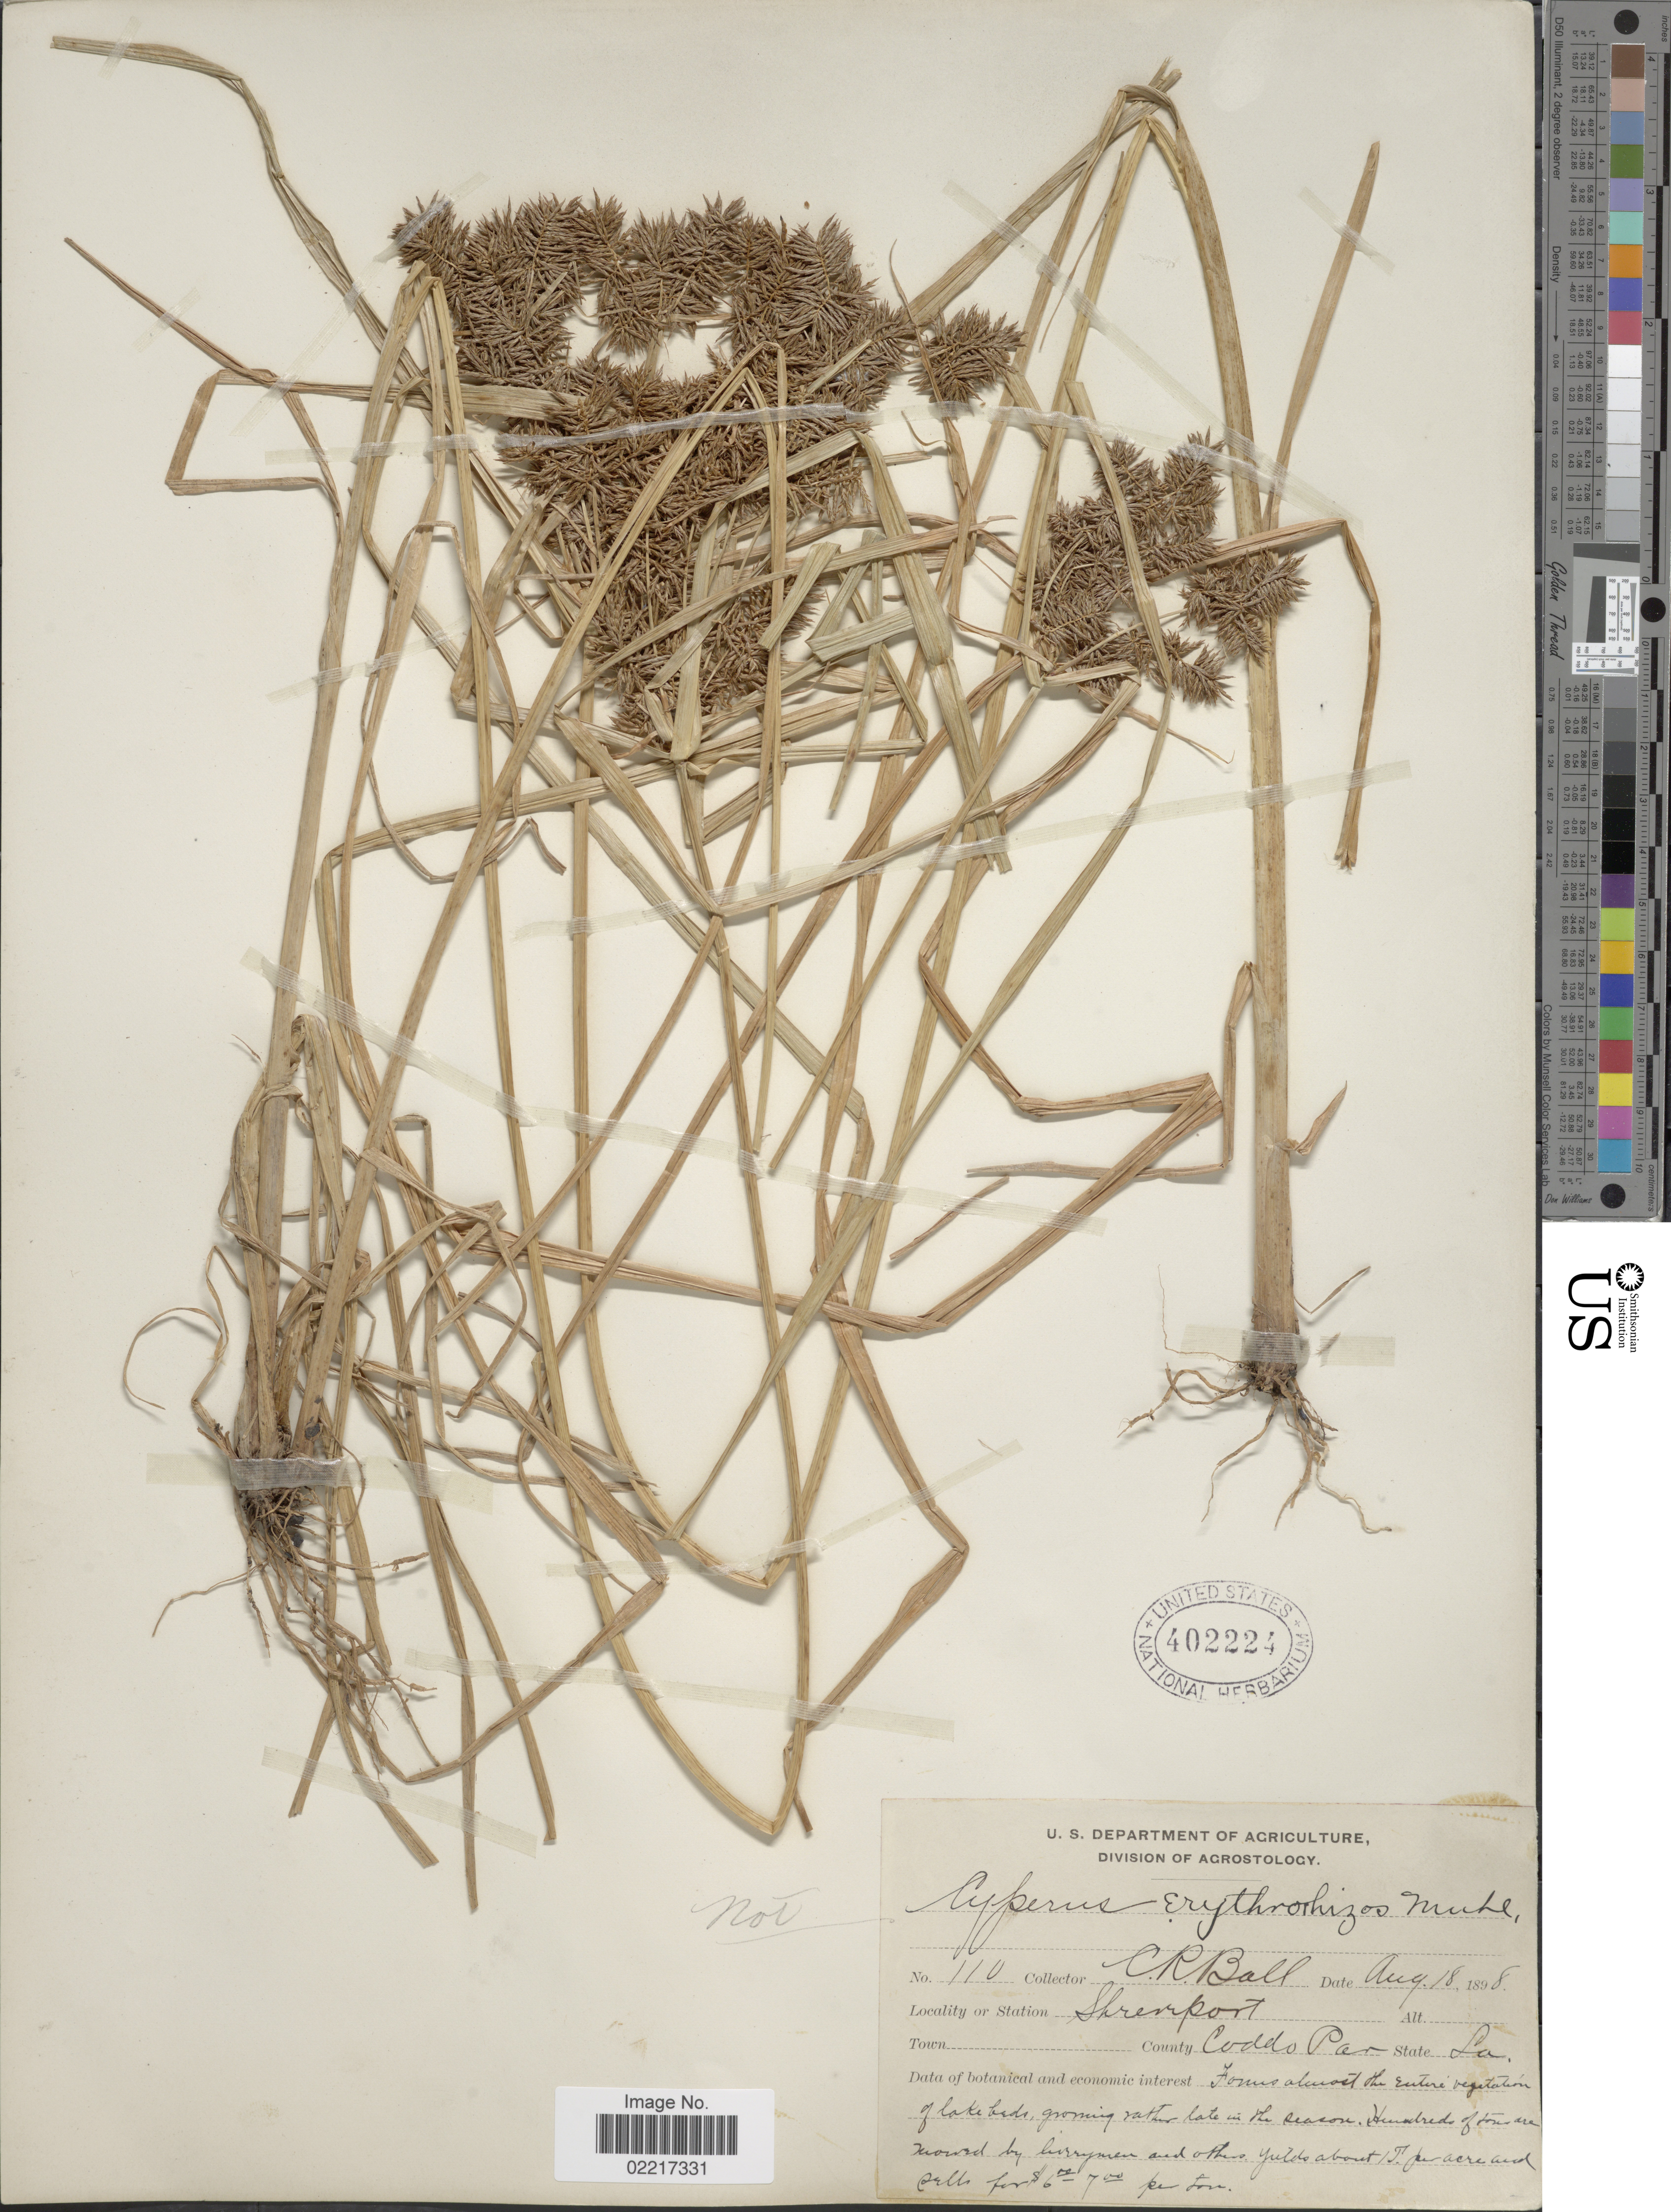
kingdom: Plantae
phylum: Tracheophyta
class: Liliopsida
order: Poales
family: Cyperaceae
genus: Cyperus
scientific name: Cyperus odoratus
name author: L.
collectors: C. R. Ball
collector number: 110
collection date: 1898-08-18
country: United States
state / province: Louisiana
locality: Coddo Par., Shreveport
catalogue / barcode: US 402224